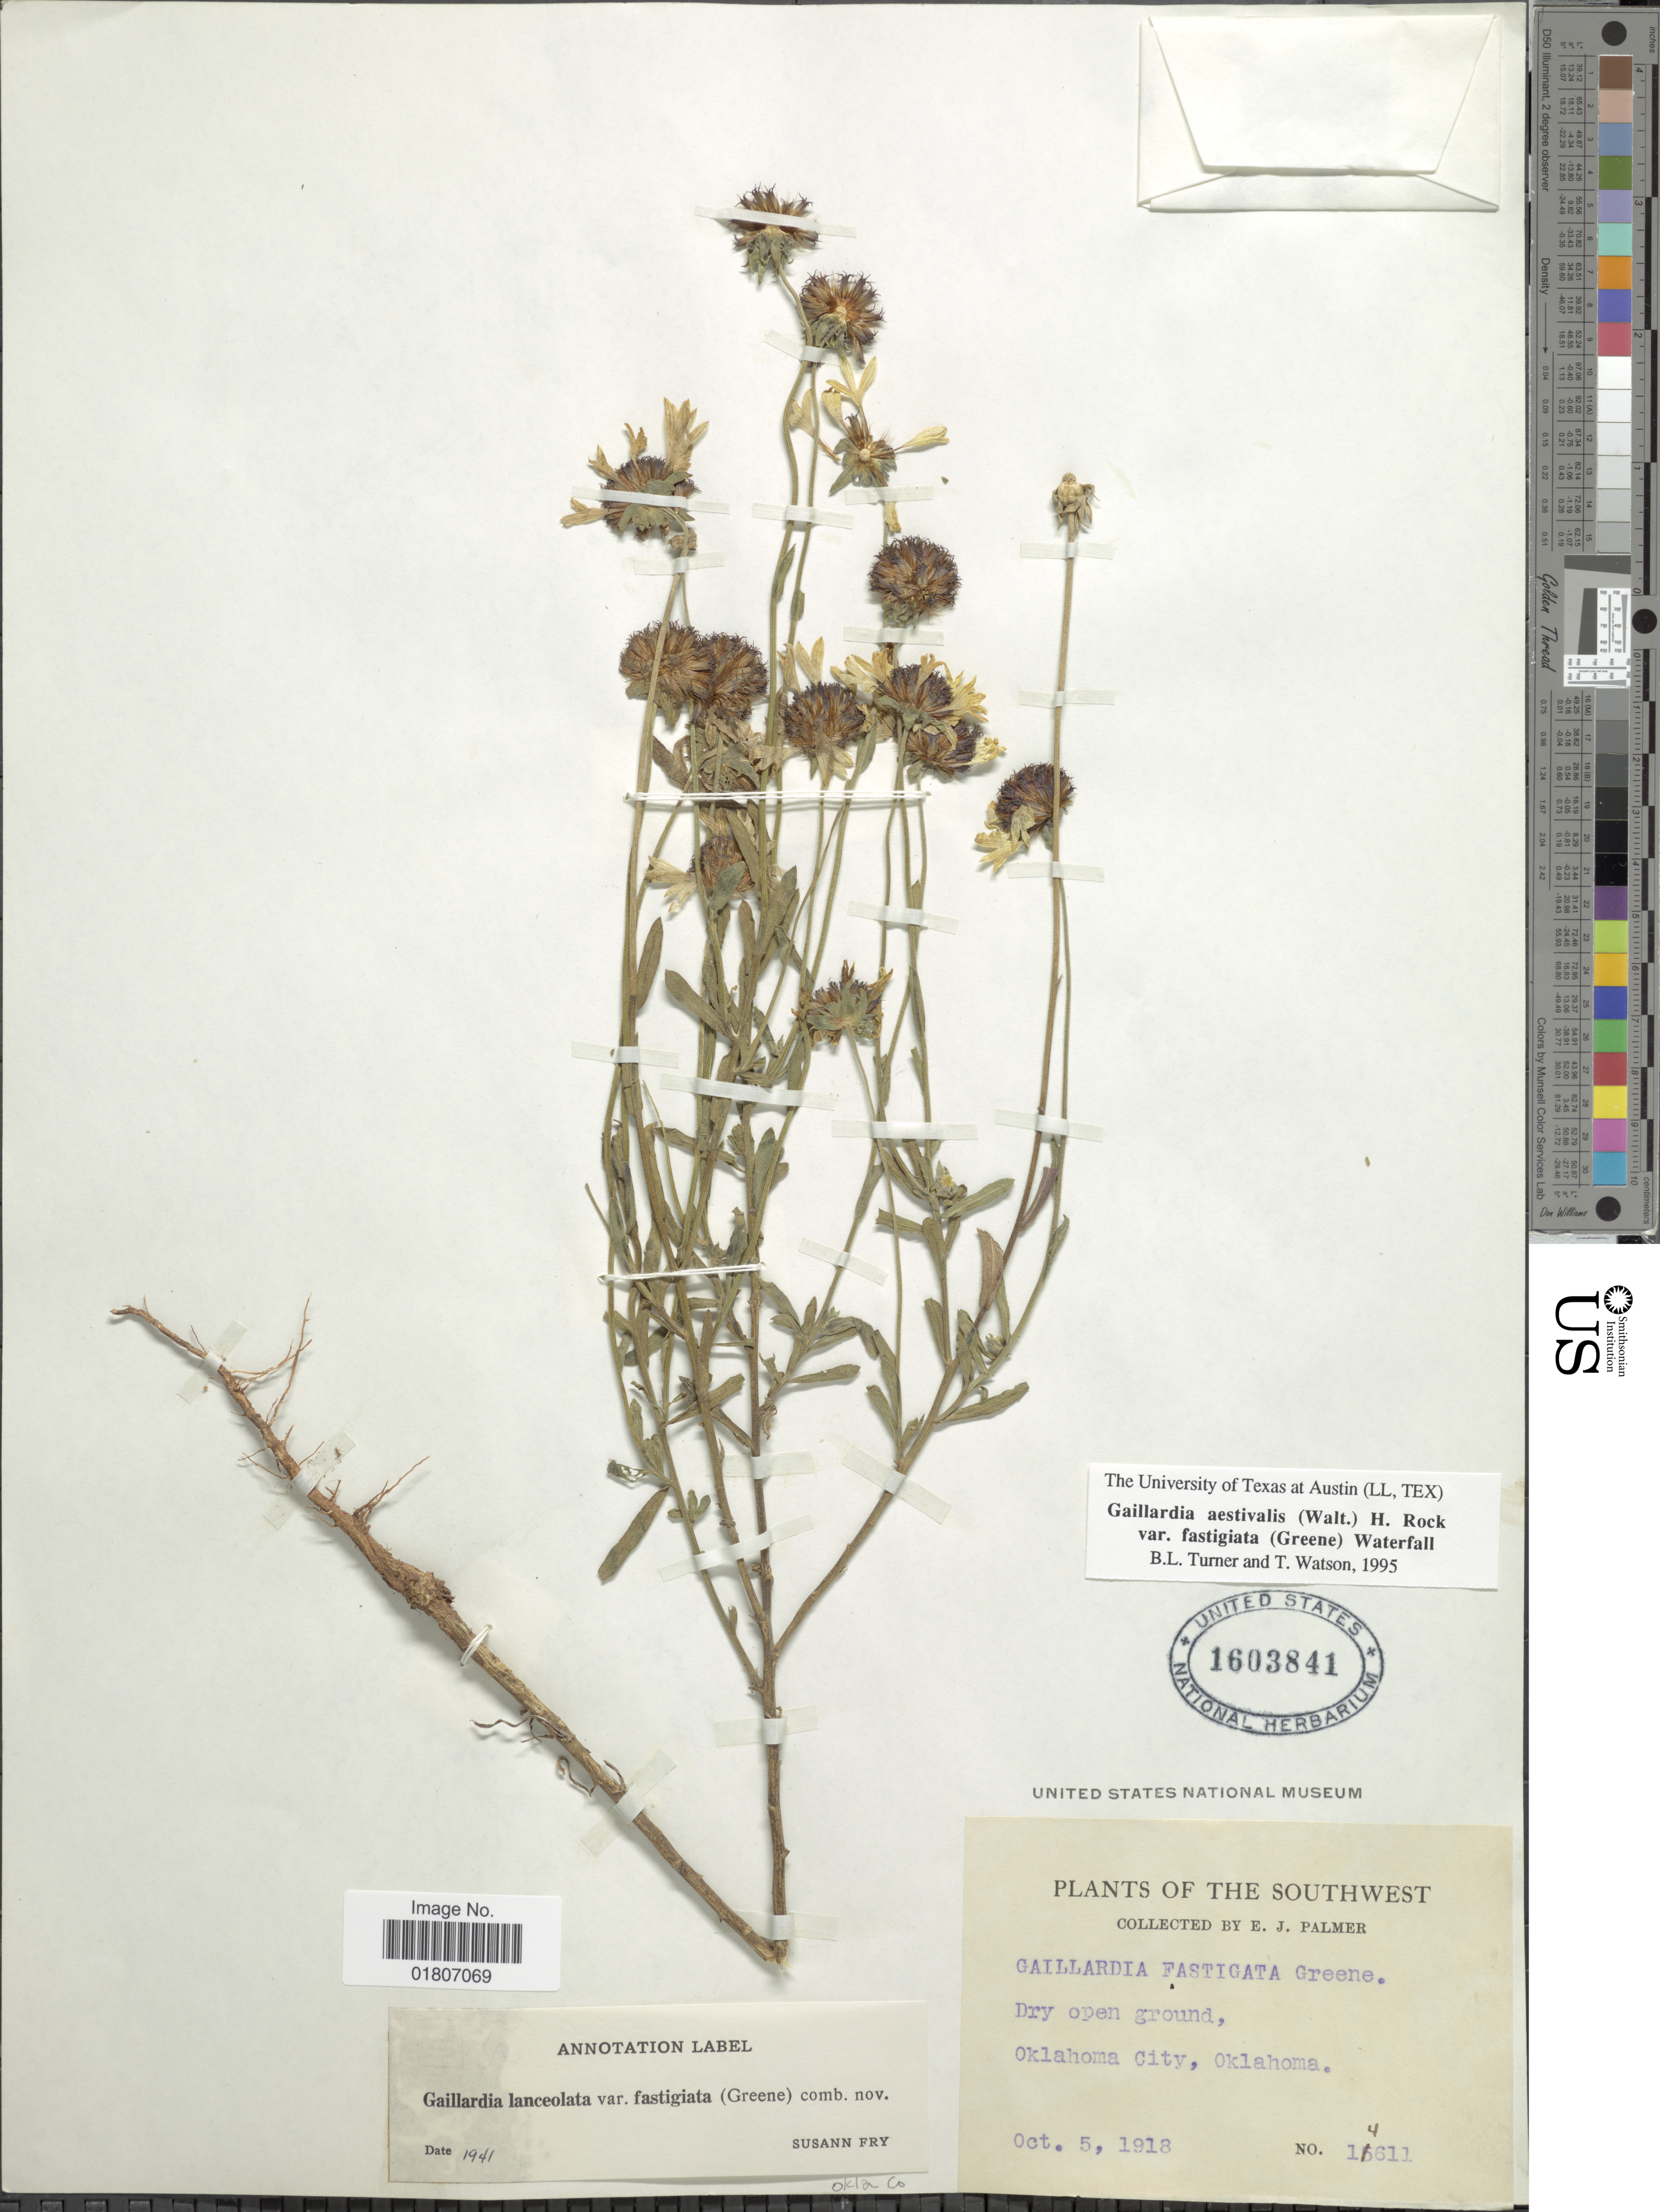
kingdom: Plantae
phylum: Tracheophyta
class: Magnoliopsida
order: Asterales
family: Asteraceae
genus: Gaillardia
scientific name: Gaillardia aestivalis var. fastigiata (indet)?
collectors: E. J. Palmer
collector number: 14611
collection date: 1918-10-05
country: United States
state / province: Oklahoma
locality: Oklahoma City. Southwest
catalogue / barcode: US 1603841